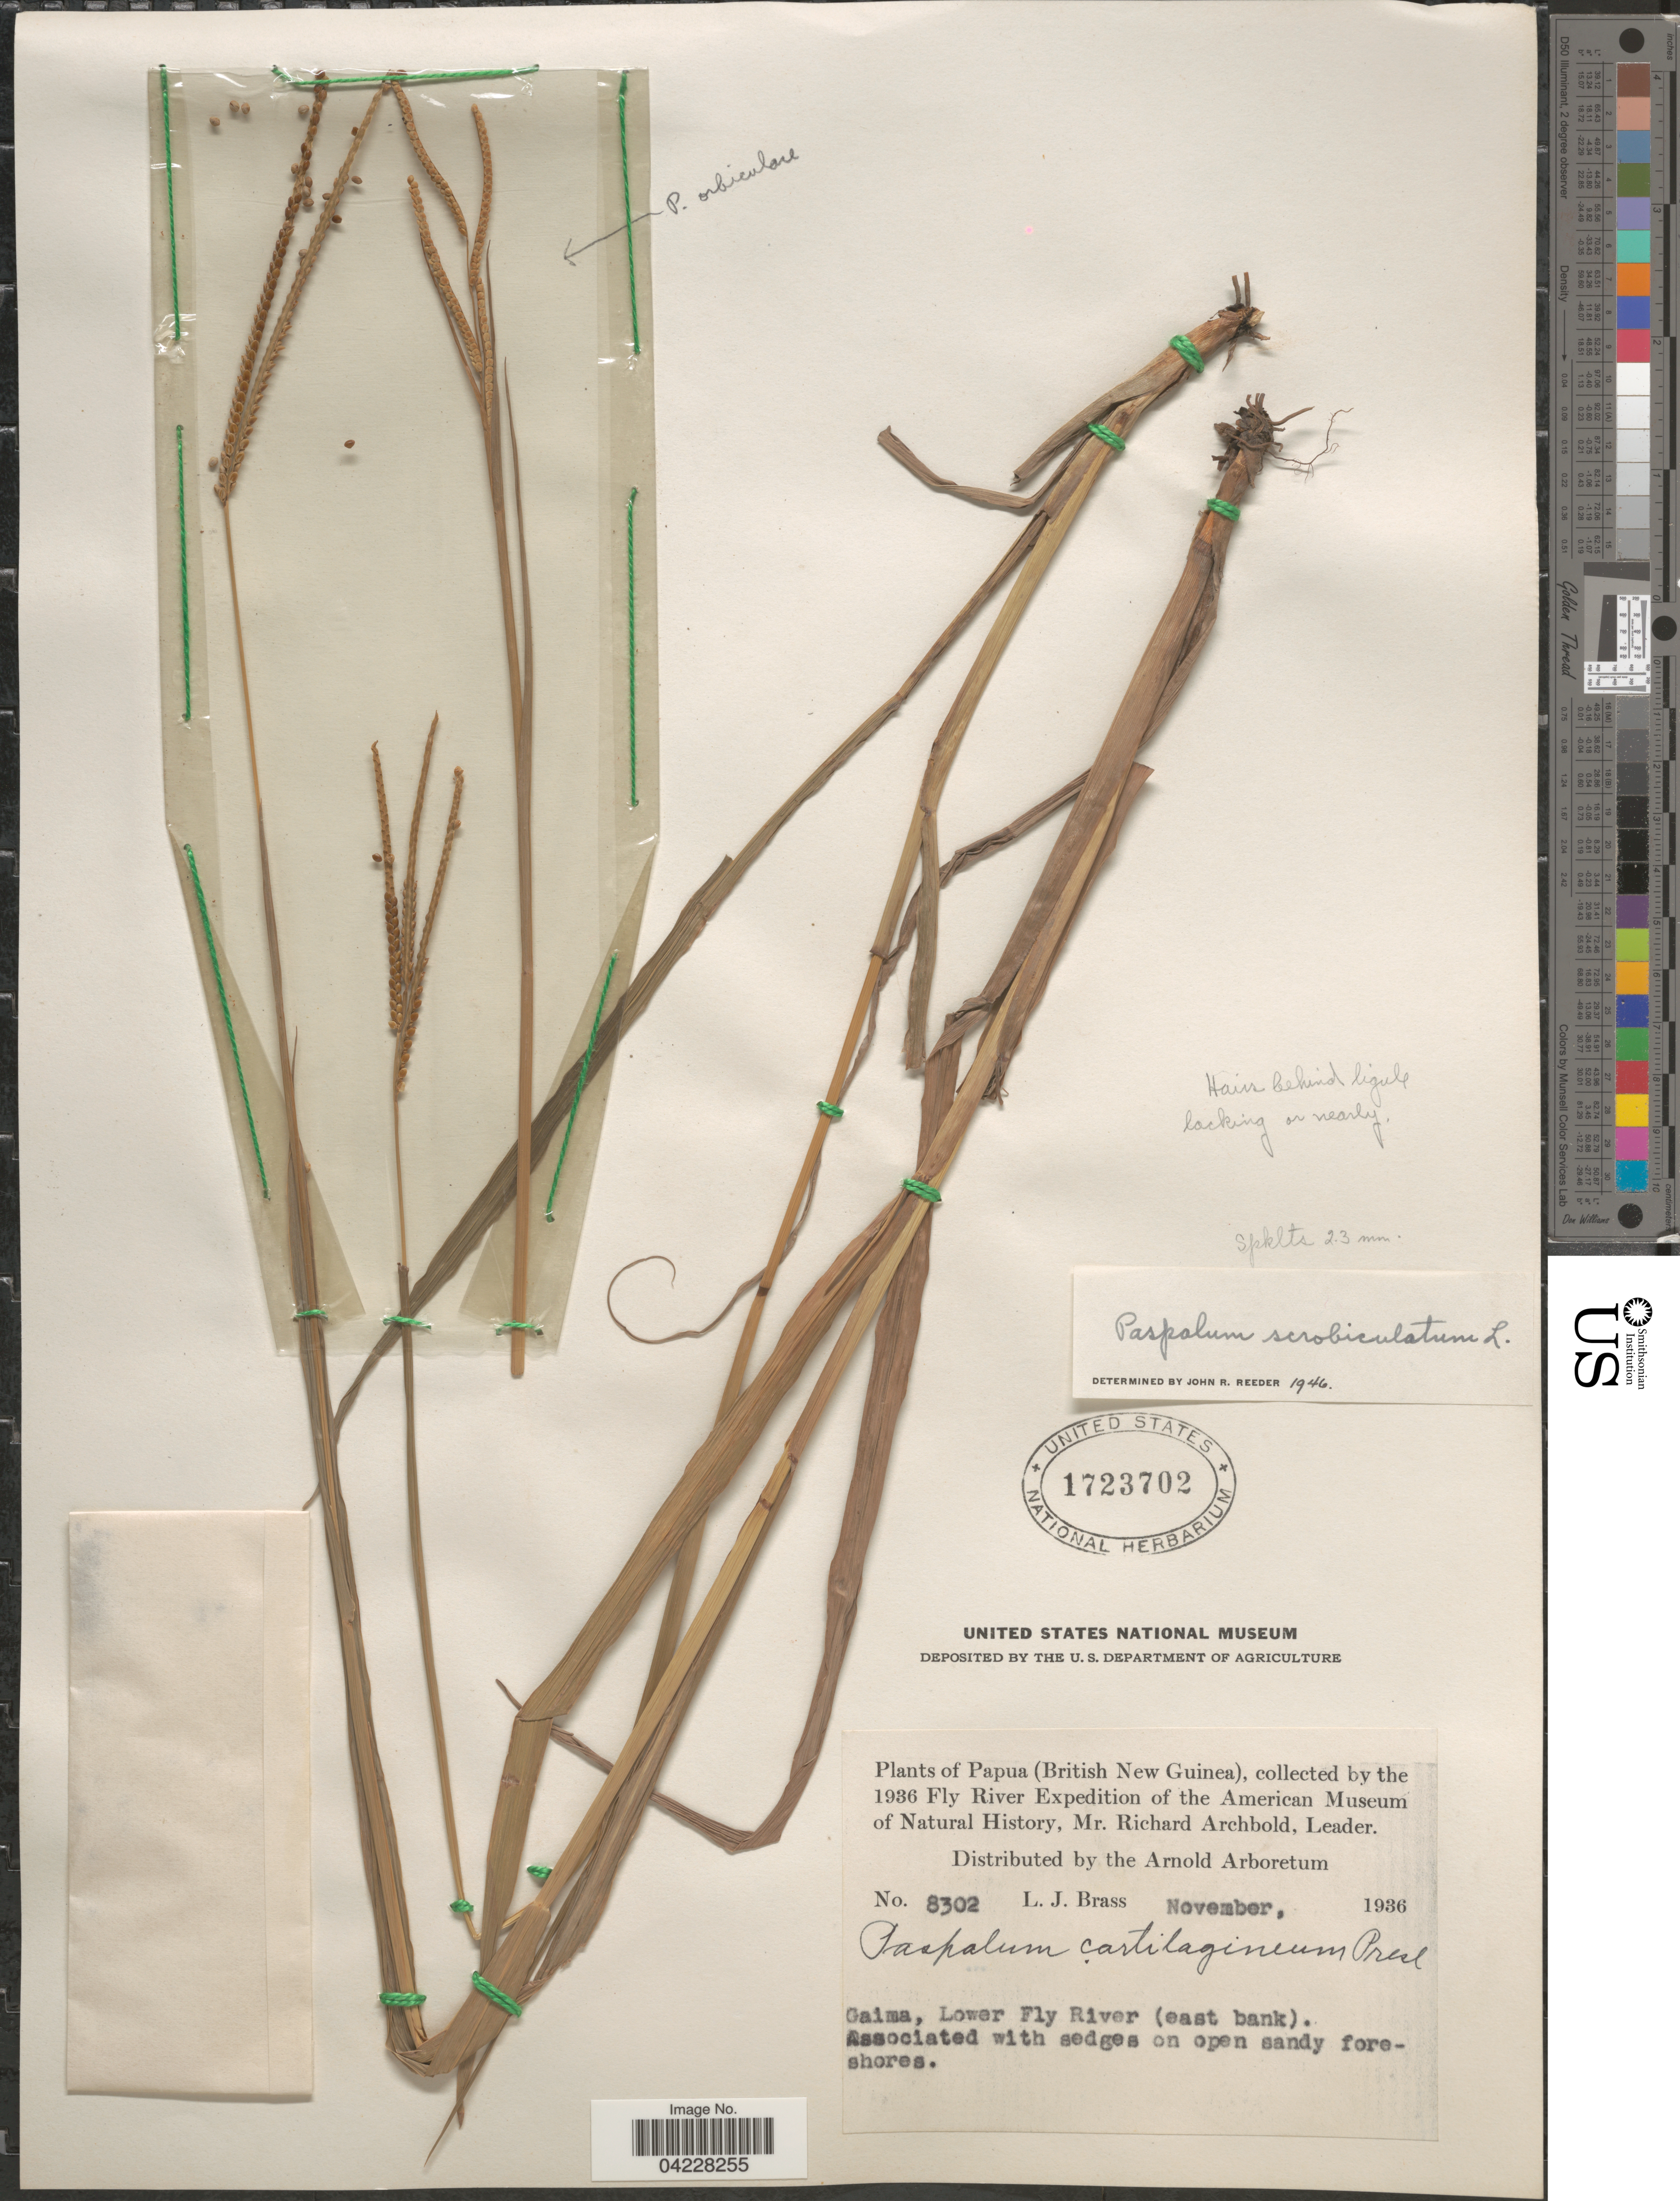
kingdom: Plantae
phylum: Tracheophyta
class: Liliopsida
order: Poales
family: Poaceae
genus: Paspalum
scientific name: Paspalum scrobiculatum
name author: L.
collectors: L. J. Brass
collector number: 8302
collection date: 1936-11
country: Papua New Guinea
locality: Papua (British New Guinea). 1936 Fly River Expedition of the American Museum of Natural History. Gaima, Lower Fly River (east bank).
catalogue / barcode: US 1723702